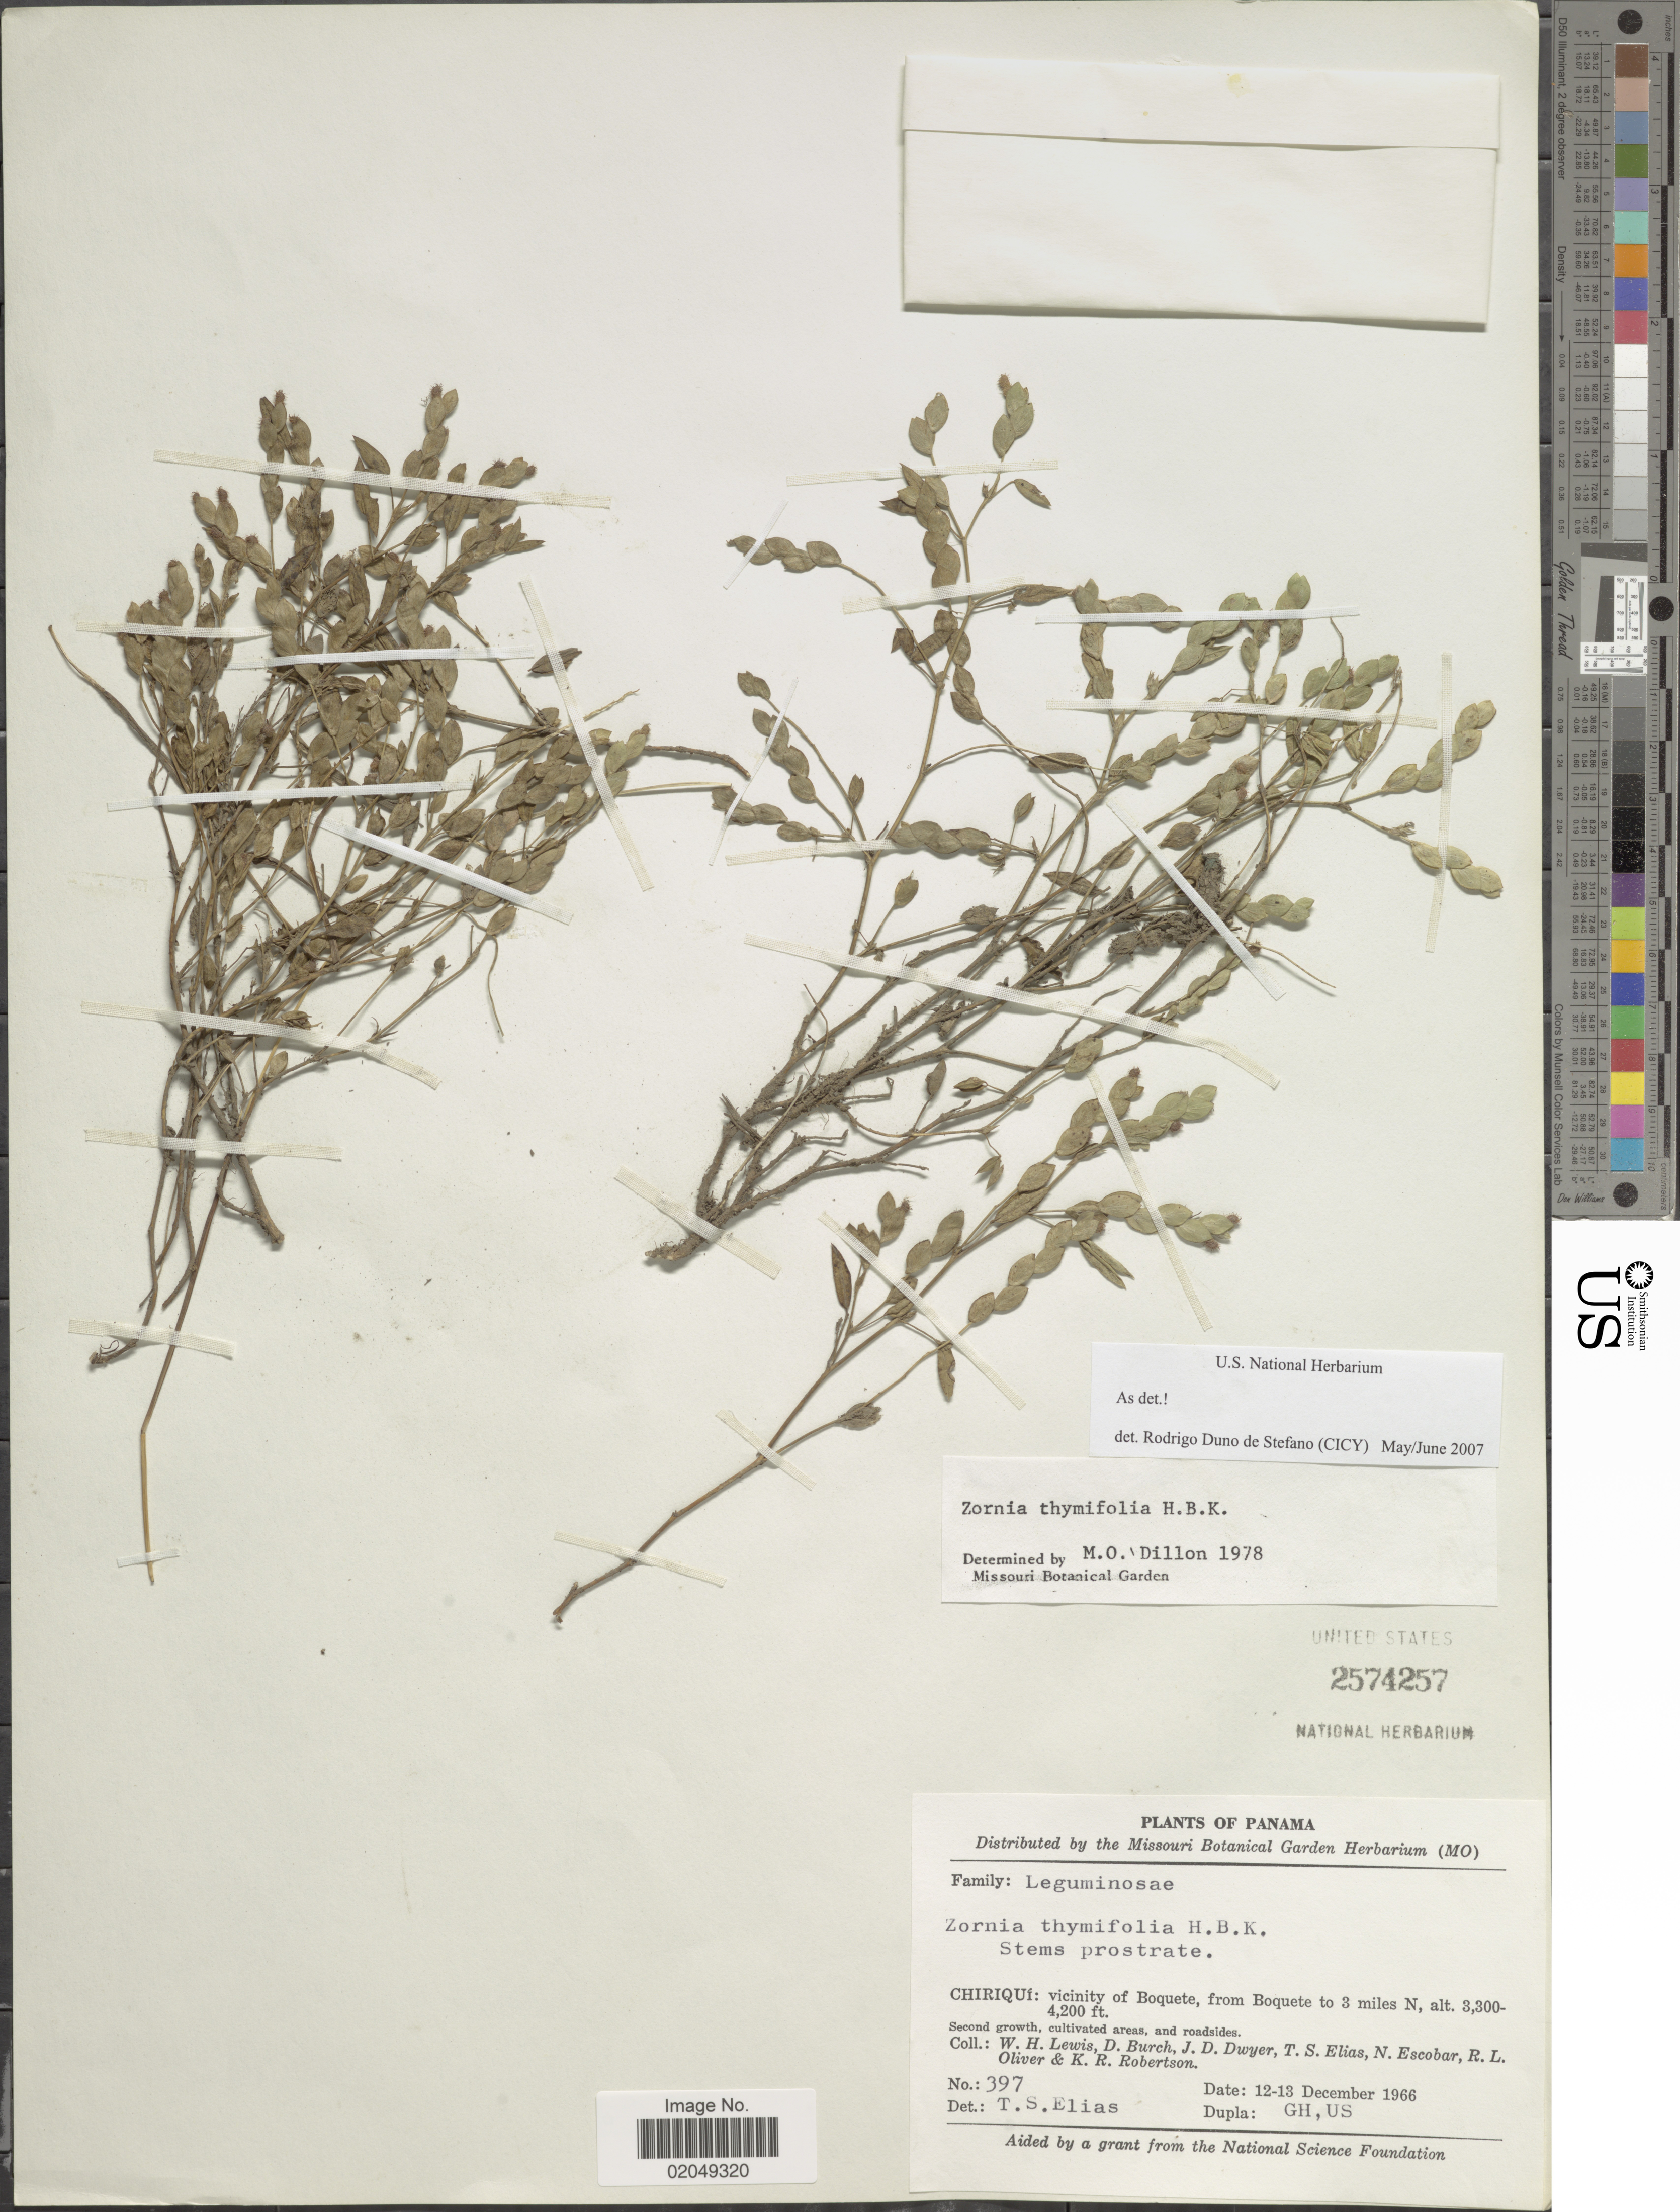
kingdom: Plantae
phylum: Tracheophyta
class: Magnoliopsida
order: Fabales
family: Fabaceae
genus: Zornia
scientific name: Zornia thymifolia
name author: Kunth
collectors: W. H. Lewis, D. Burch, J. D. Dwyer, T. S. Elias & et al.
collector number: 397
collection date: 1966-12-12/1966-12-13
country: Panama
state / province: Chiriqui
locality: Vicinity of Boquete, from Boquete to 3 miles N, second growth and roadsides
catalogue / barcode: US 2574257